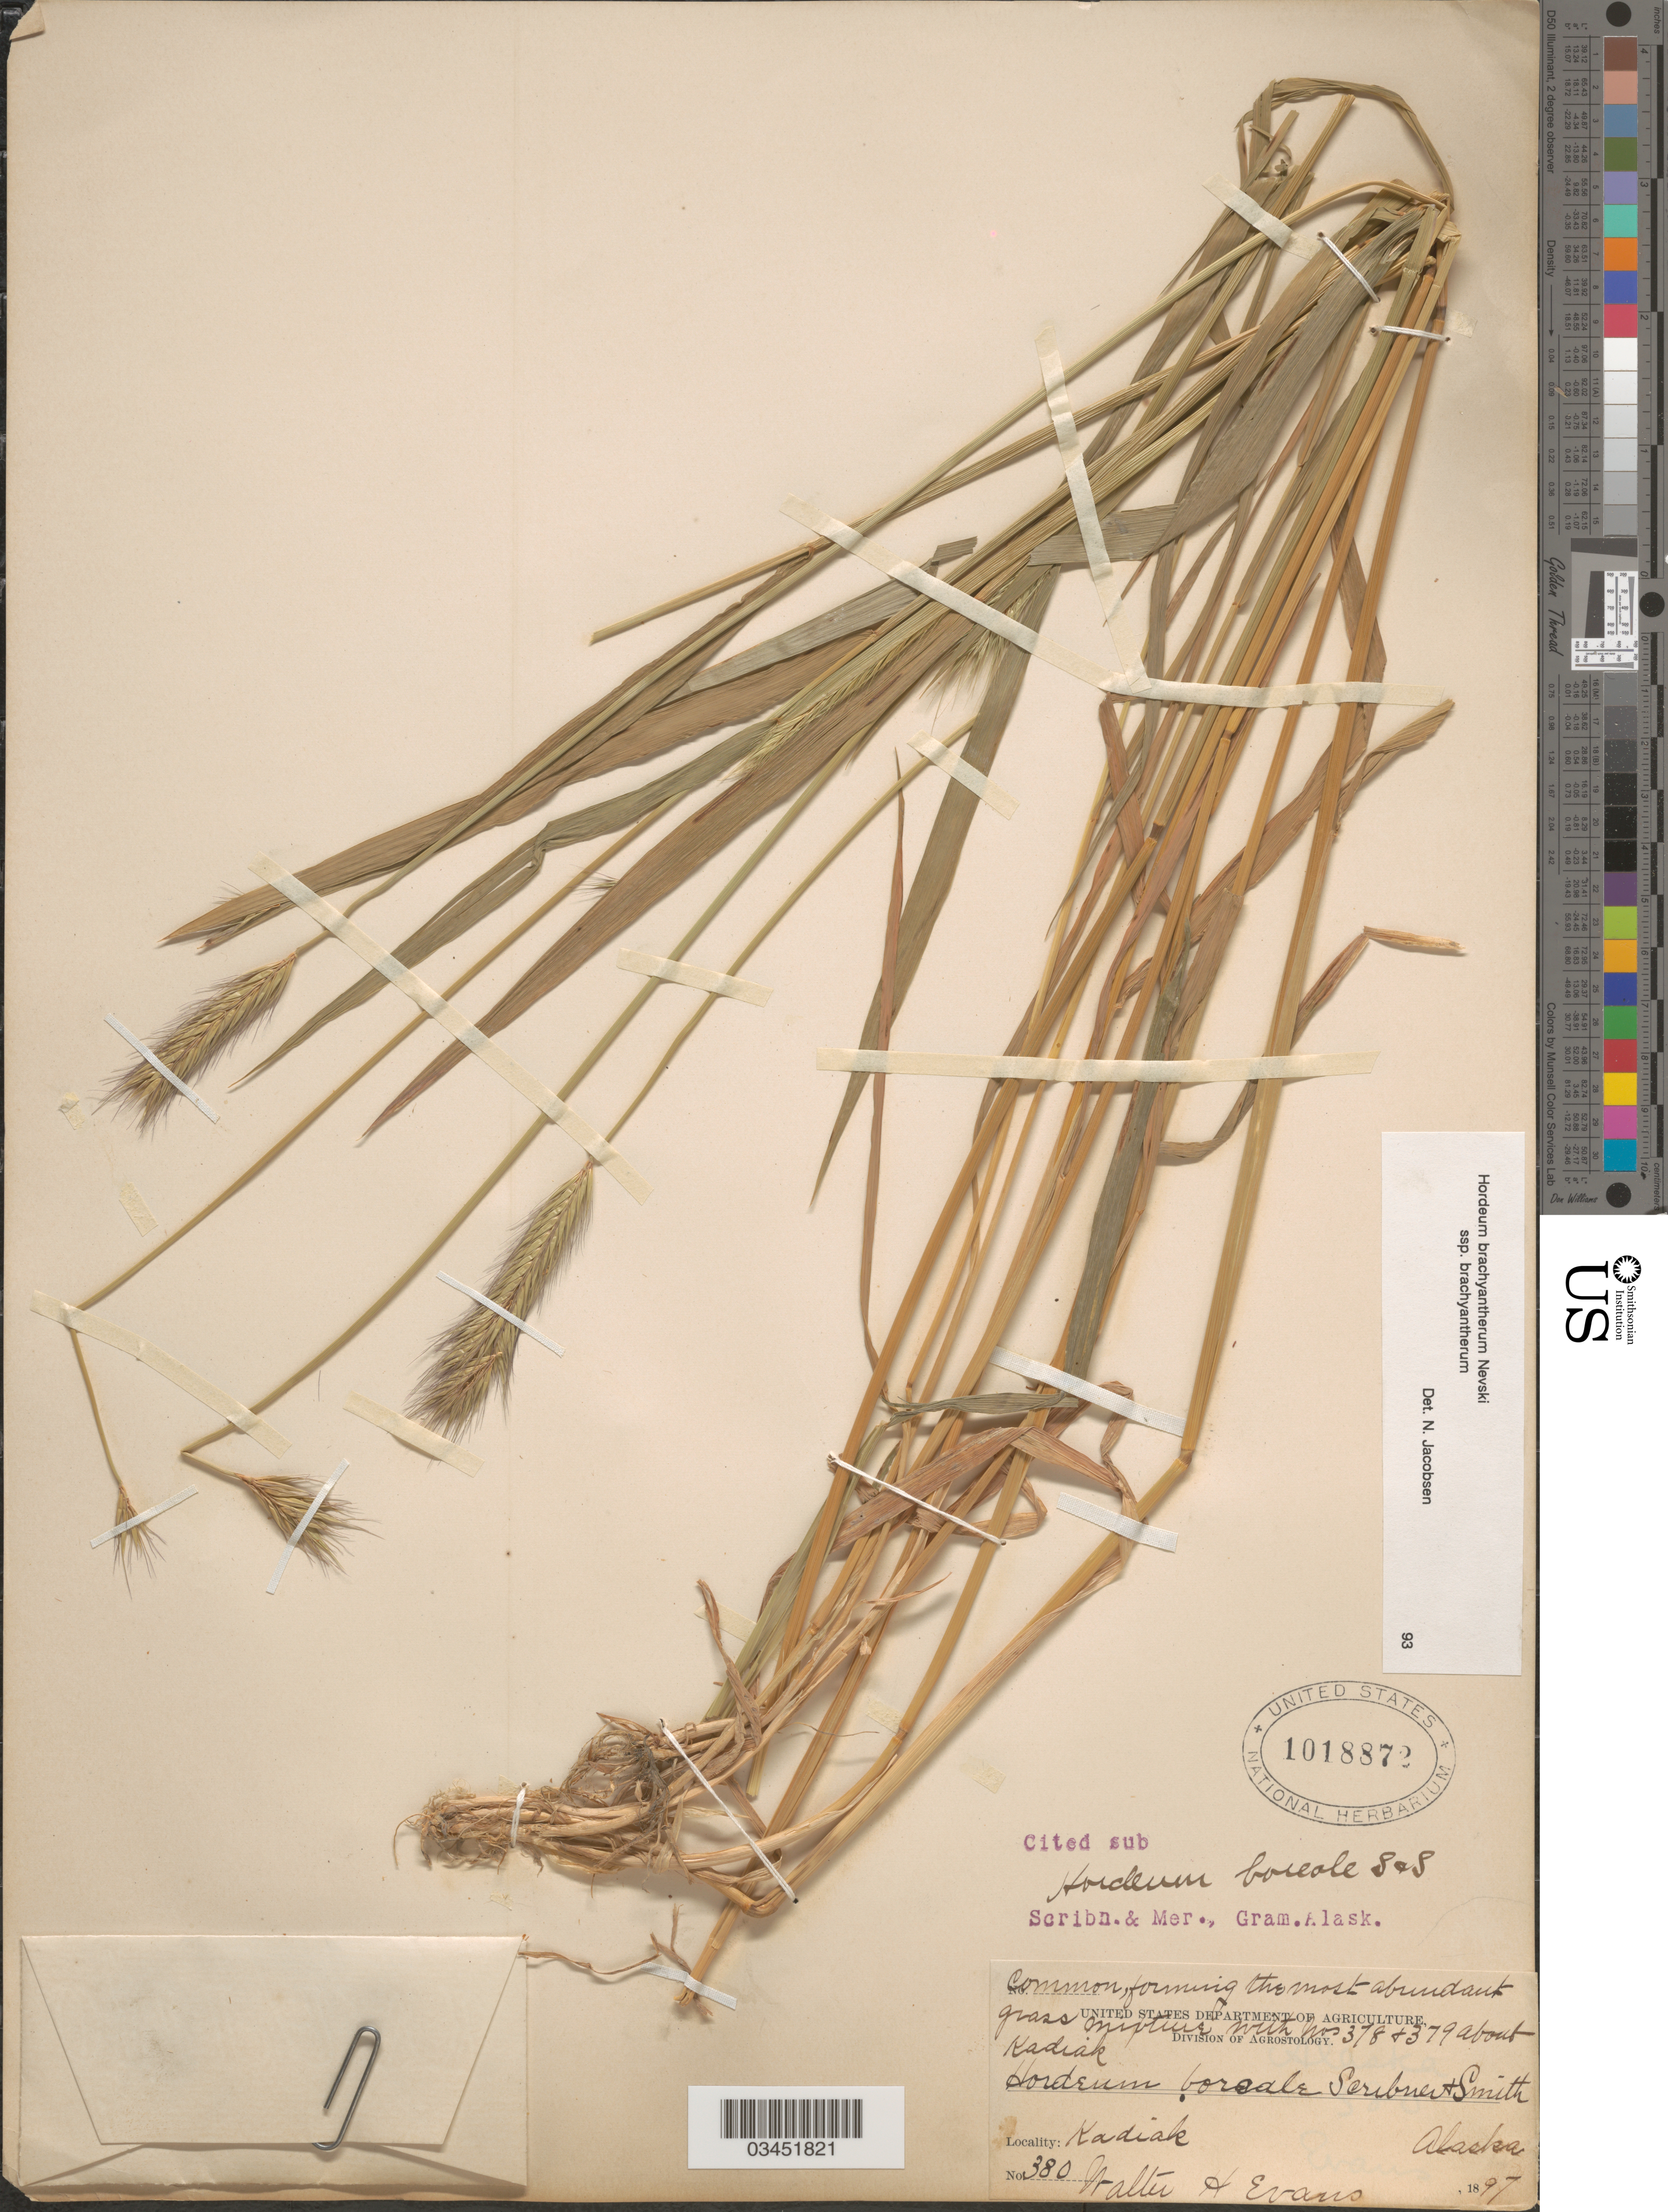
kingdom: Plantae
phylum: Tracheophyta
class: Liliopsida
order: Poales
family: Poaceae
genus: Hordeum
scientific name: Hordeum brachyantherum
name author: Nevski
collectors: W. H. Evans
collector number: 380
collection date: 1897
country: United States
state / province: Alaska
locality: Kadiak.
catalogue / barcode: US 1018872